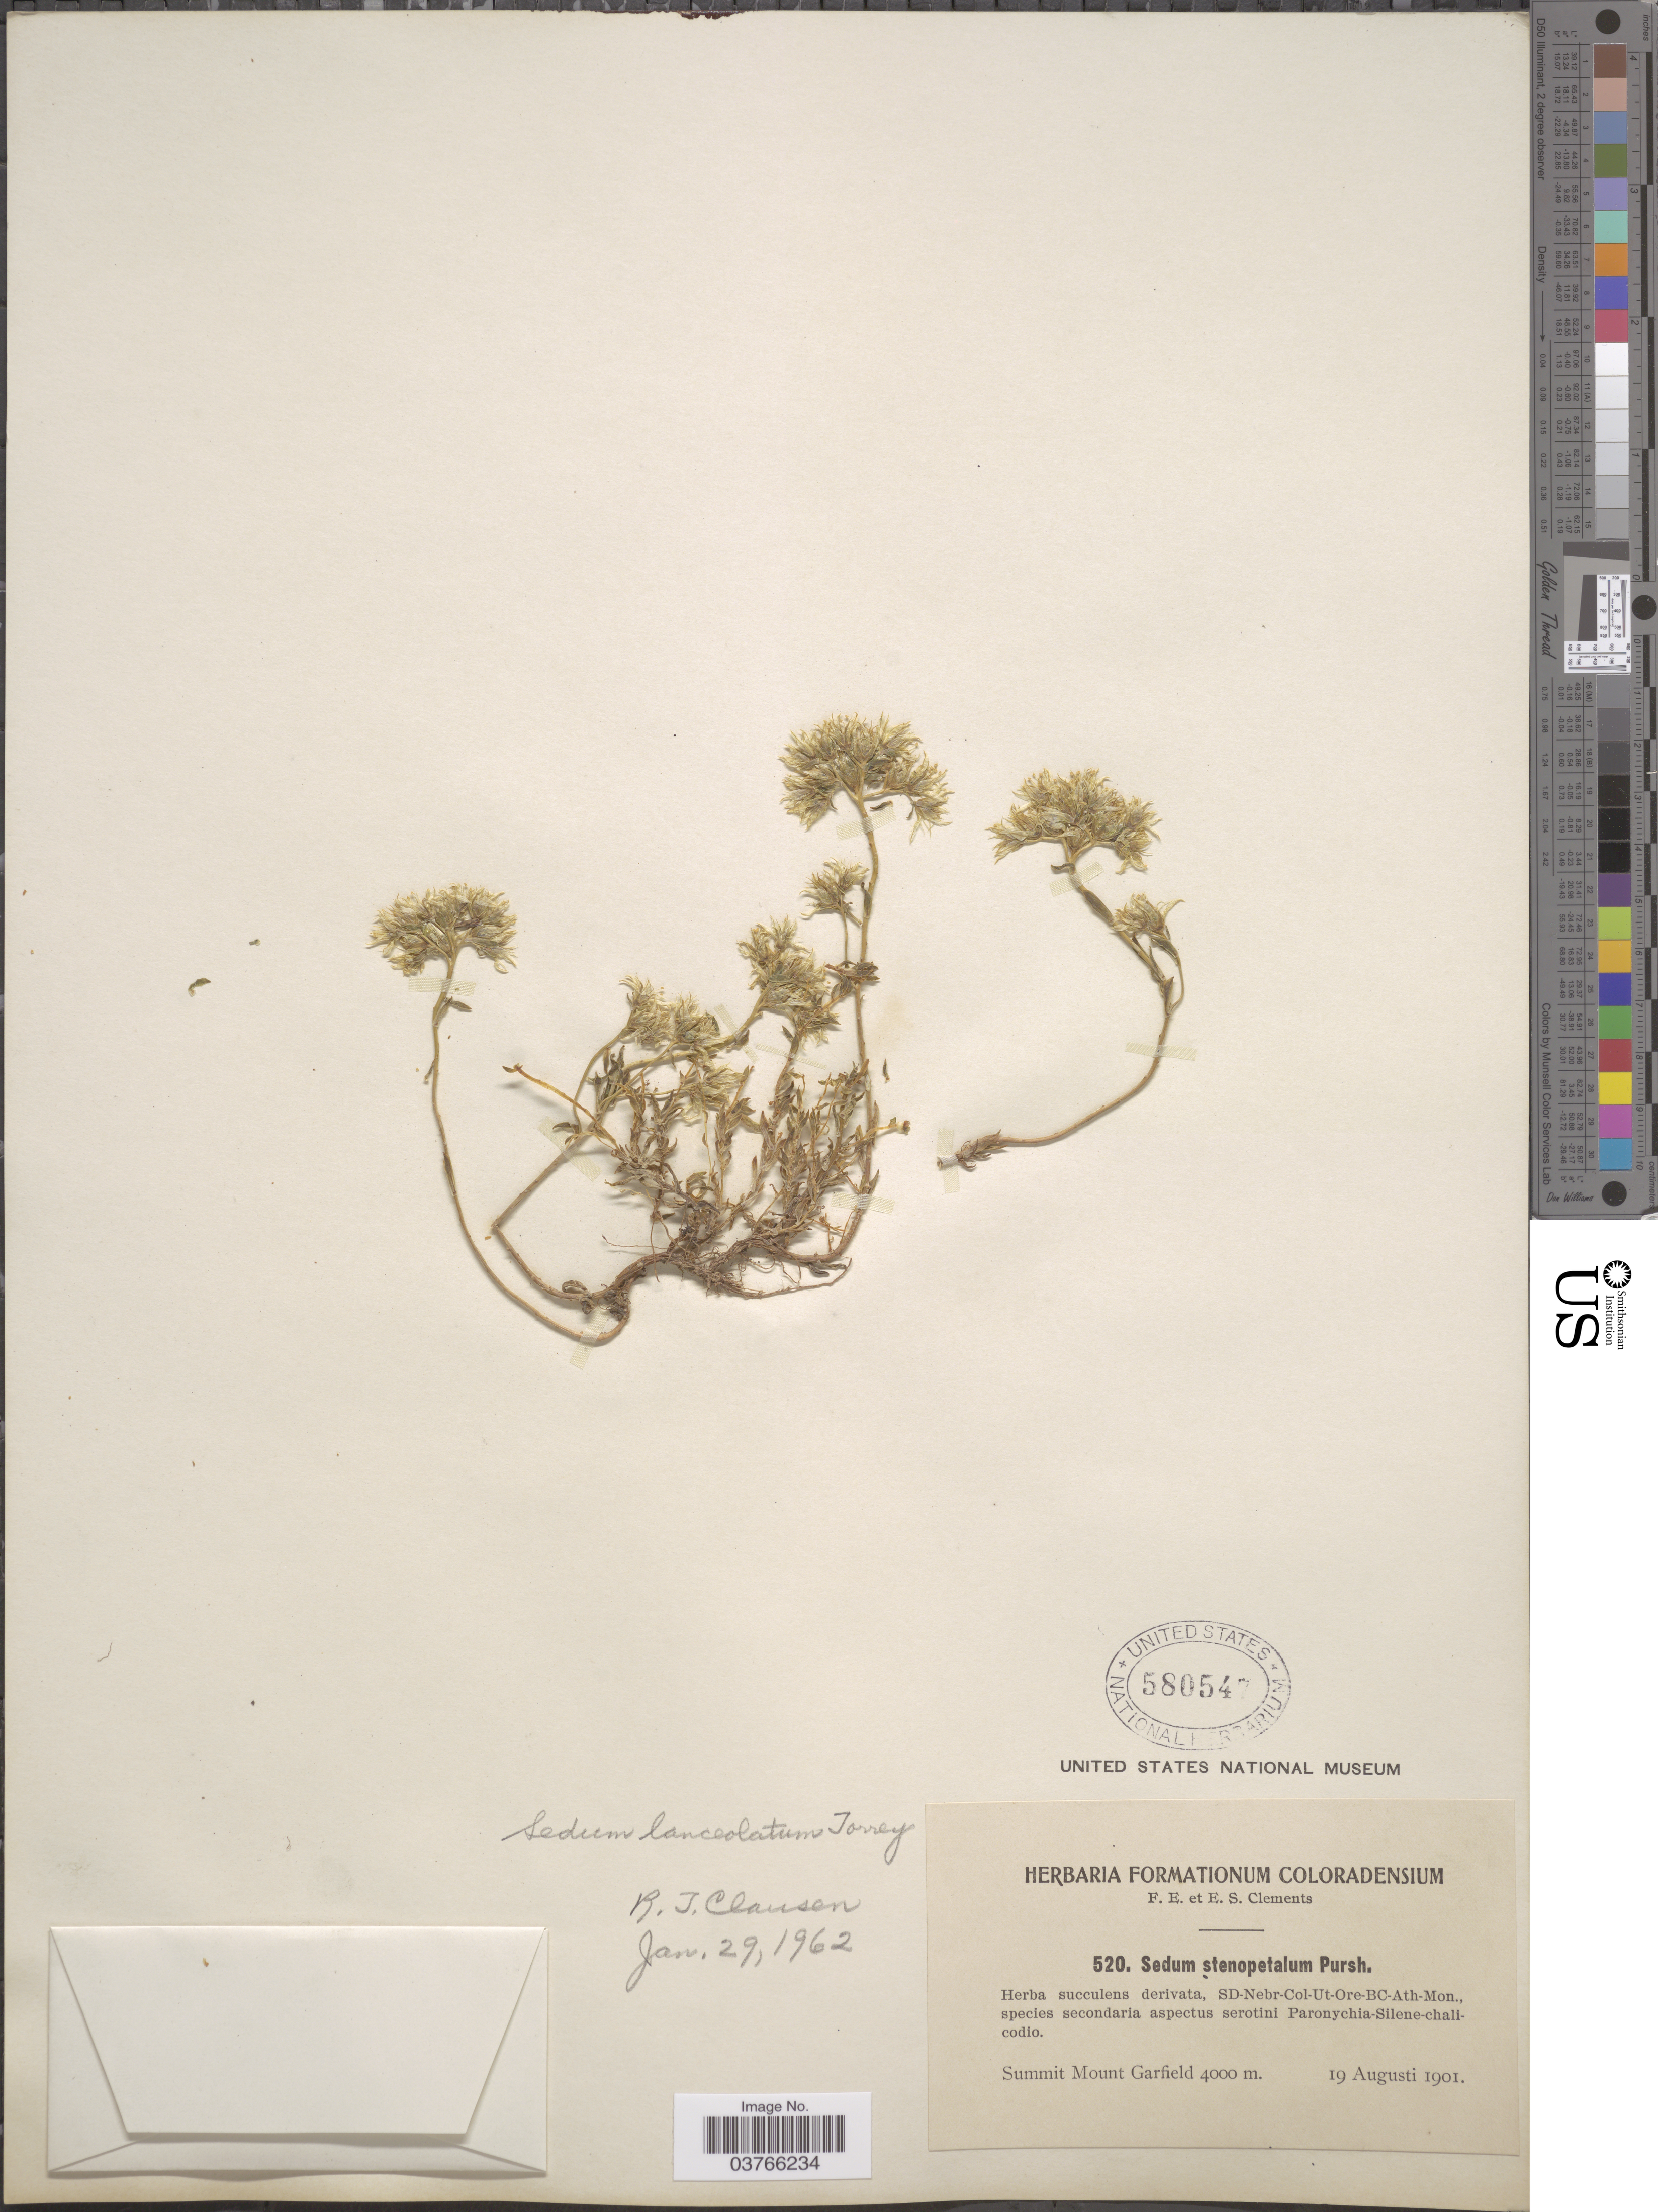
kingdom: Plantae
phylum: Tracheophyta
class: Magnoliopsida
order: Saxifragales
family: Crassulaceae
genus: Sedum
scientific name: Sedum lanceolatum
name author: Torr.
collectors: F. E. Clements & E. S. Clements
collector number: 520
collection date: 1901-08-19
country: United States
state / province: Colorado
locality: Summit Mount Garfield.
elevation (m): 4000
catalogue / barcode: US 580547